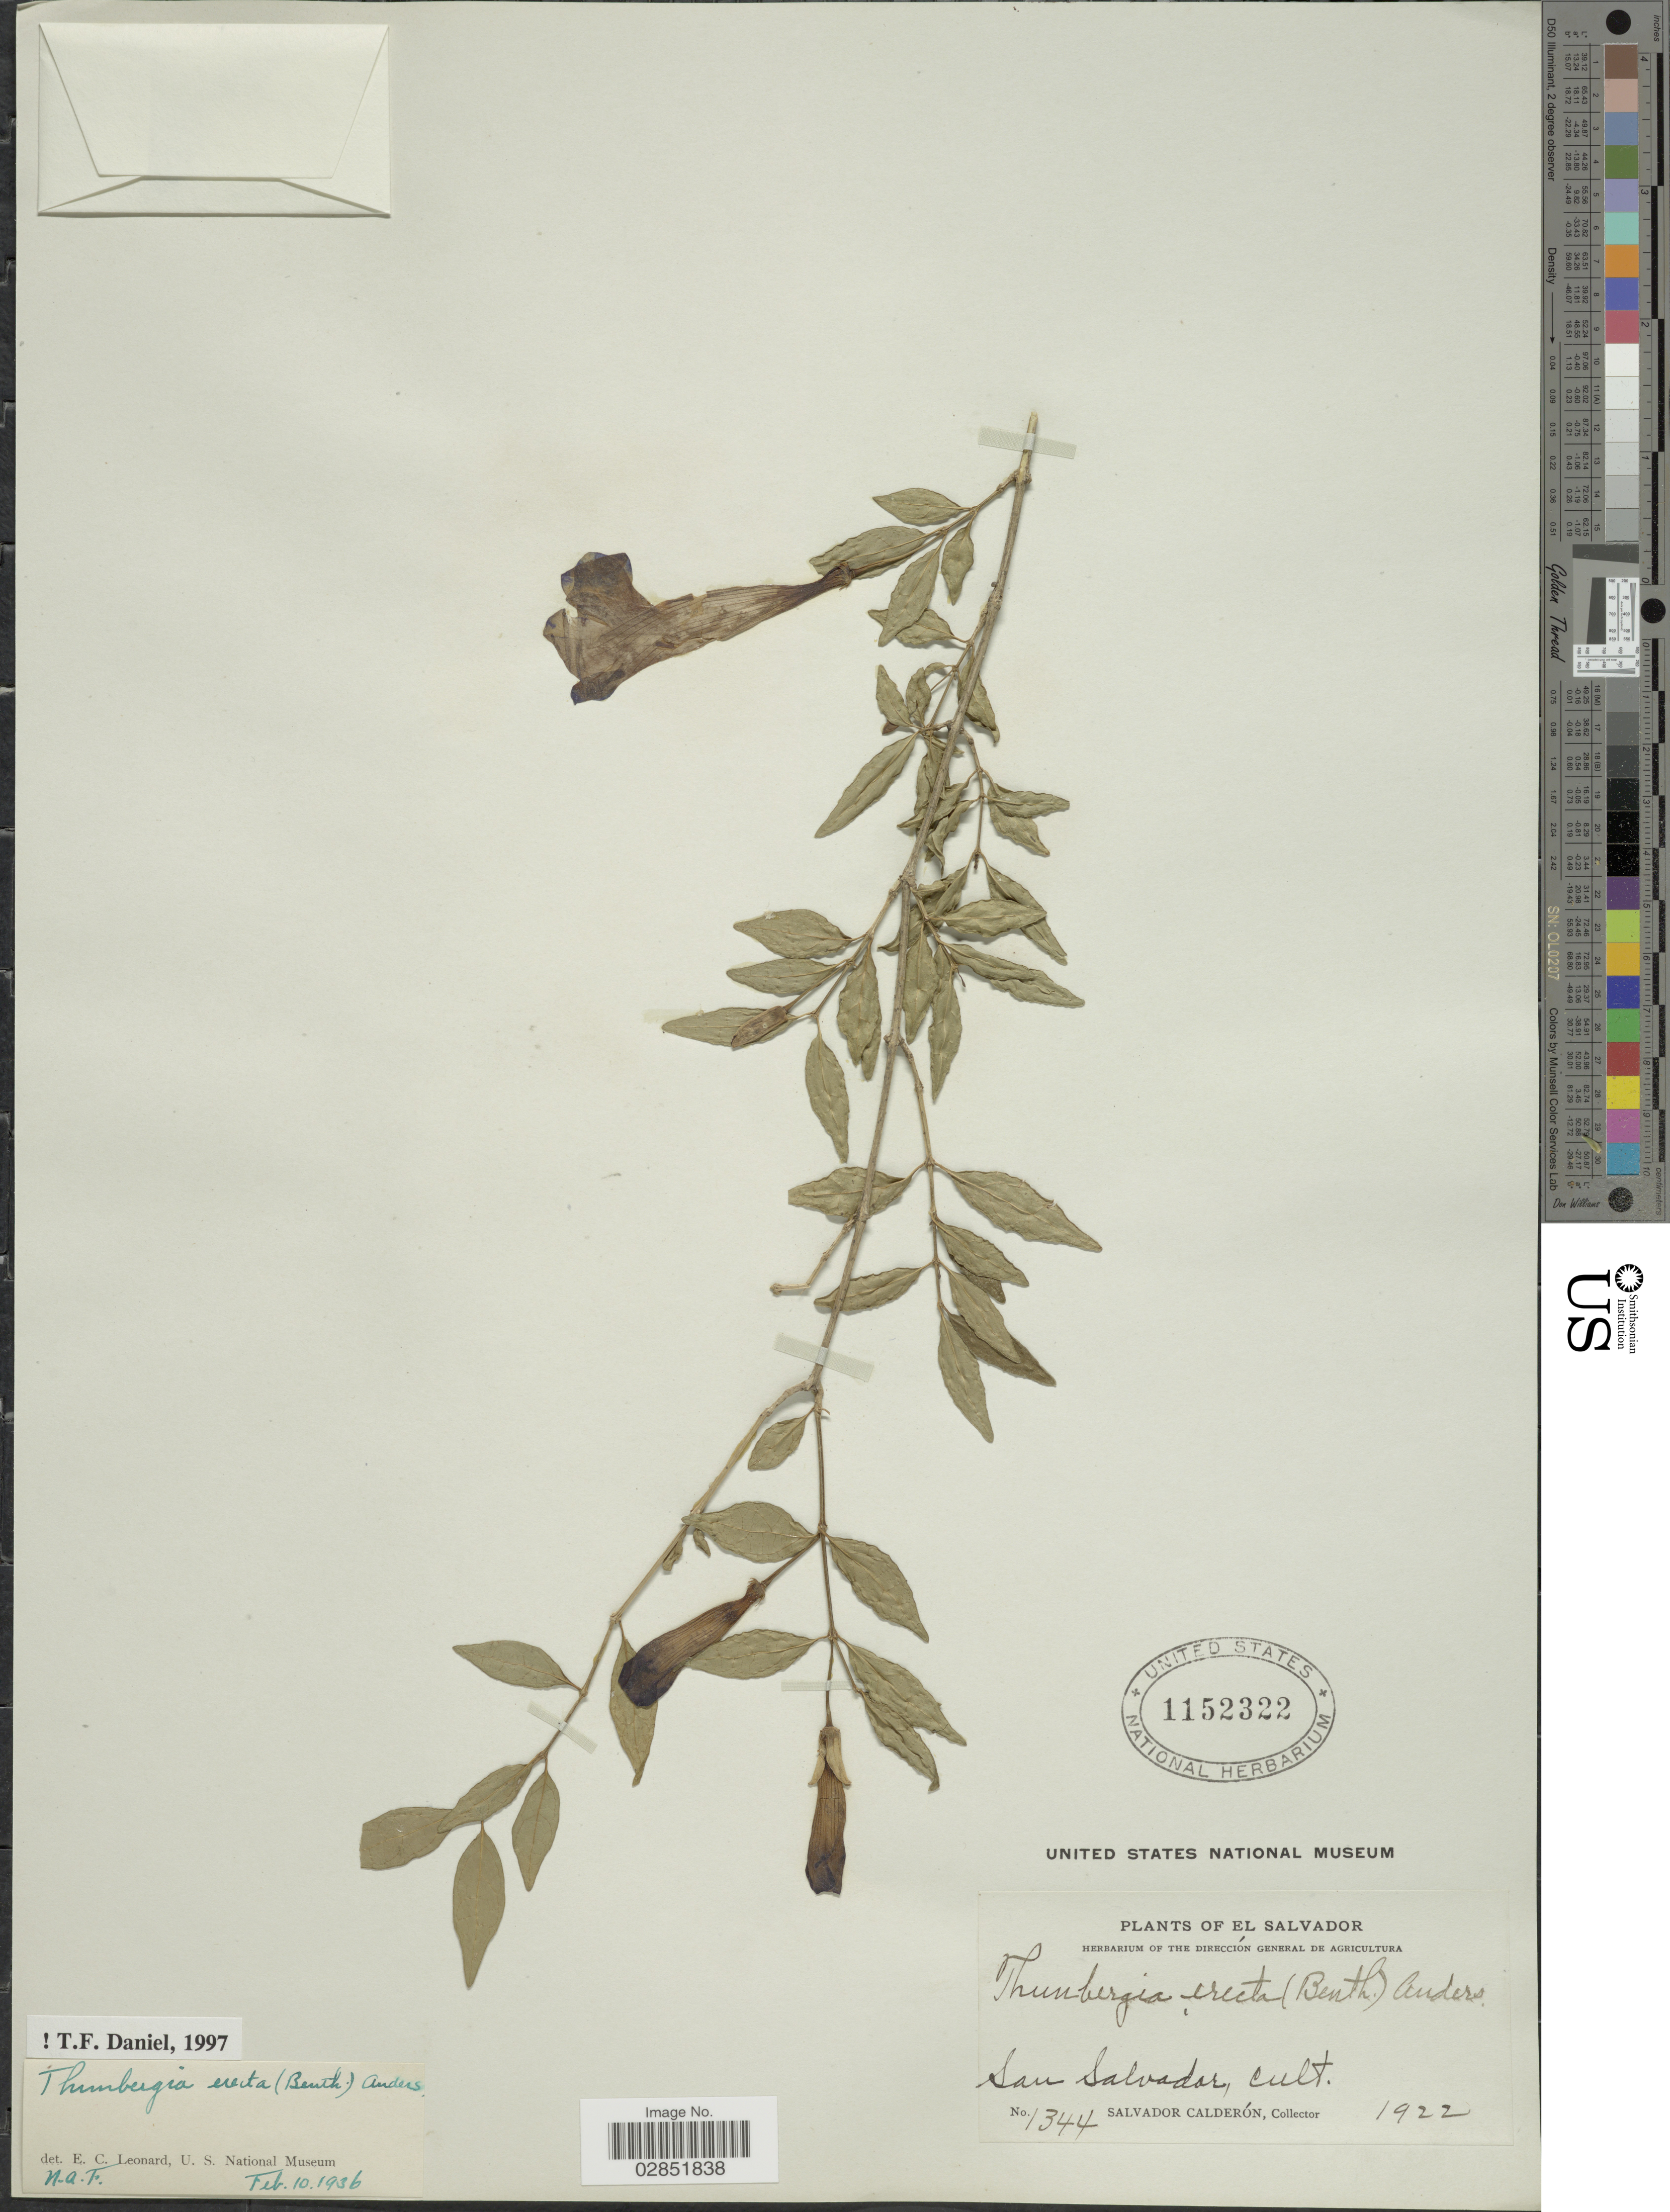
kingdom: Plantae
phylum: Tracheophyta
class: Magnoliopsida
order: Lamiales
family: Acanthaceae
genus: Thunbergia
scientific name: Thunbergia erecta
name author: (Benth.) T. Anderson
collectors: S. Calderón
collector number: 1344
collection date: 1922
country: El Salvador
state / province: San Salvador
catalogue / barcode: US 1152322